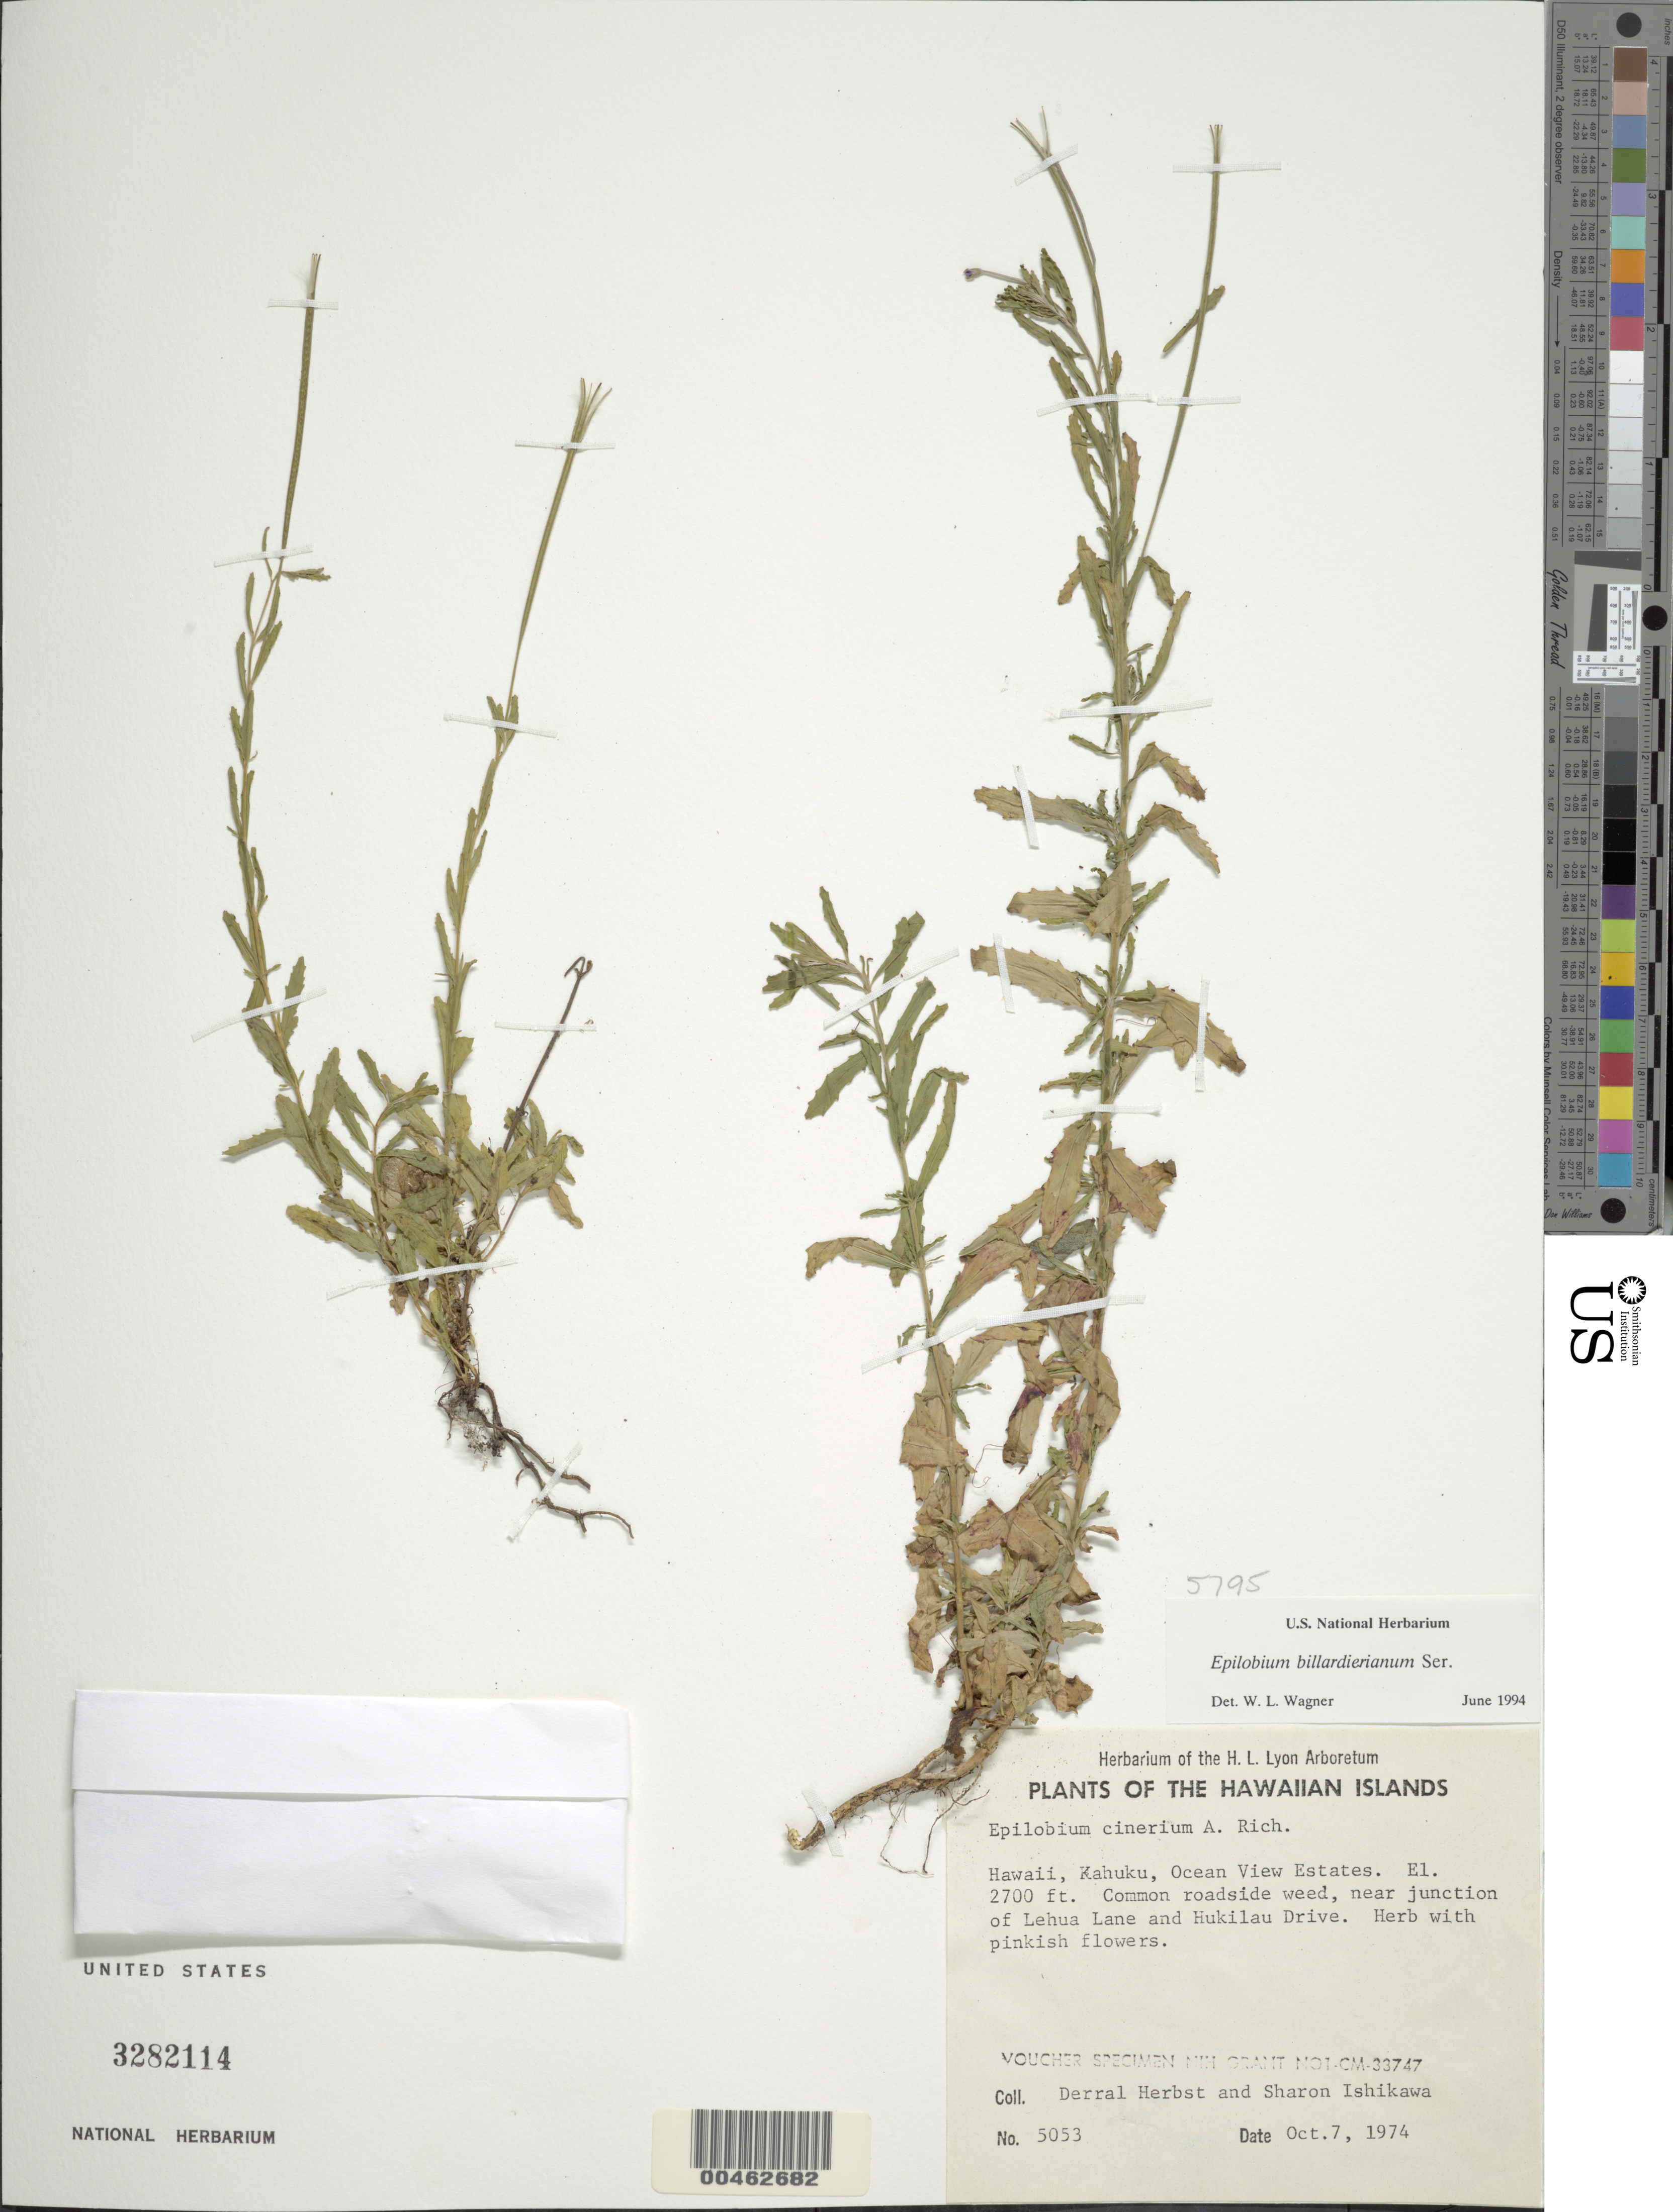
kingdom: Plantae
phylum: Tracheophyta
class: Magnoliopsida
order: Myrtales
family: Onagraceae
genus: Epilobium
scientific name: Epilobium billardiereanum subsp. cinereum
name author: (A. Rich.) P.H. Raven & Engelhorn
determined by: Wagner, W. L., (BOT), Smithsonian Institution - National Museum of Natural History (UNITED STATES)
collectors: D. R. Herbst & S. Ishikawa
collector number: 5053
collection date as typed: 7 Oct 1974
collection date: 1974-10-07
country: United States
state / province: Hawaii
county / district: Hawaii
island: Hawaii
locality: Kahuku, Ocean View Estates, near jct. of Lehua Lane and Hukilau Dr.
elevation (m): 823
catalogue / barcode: US 3282114